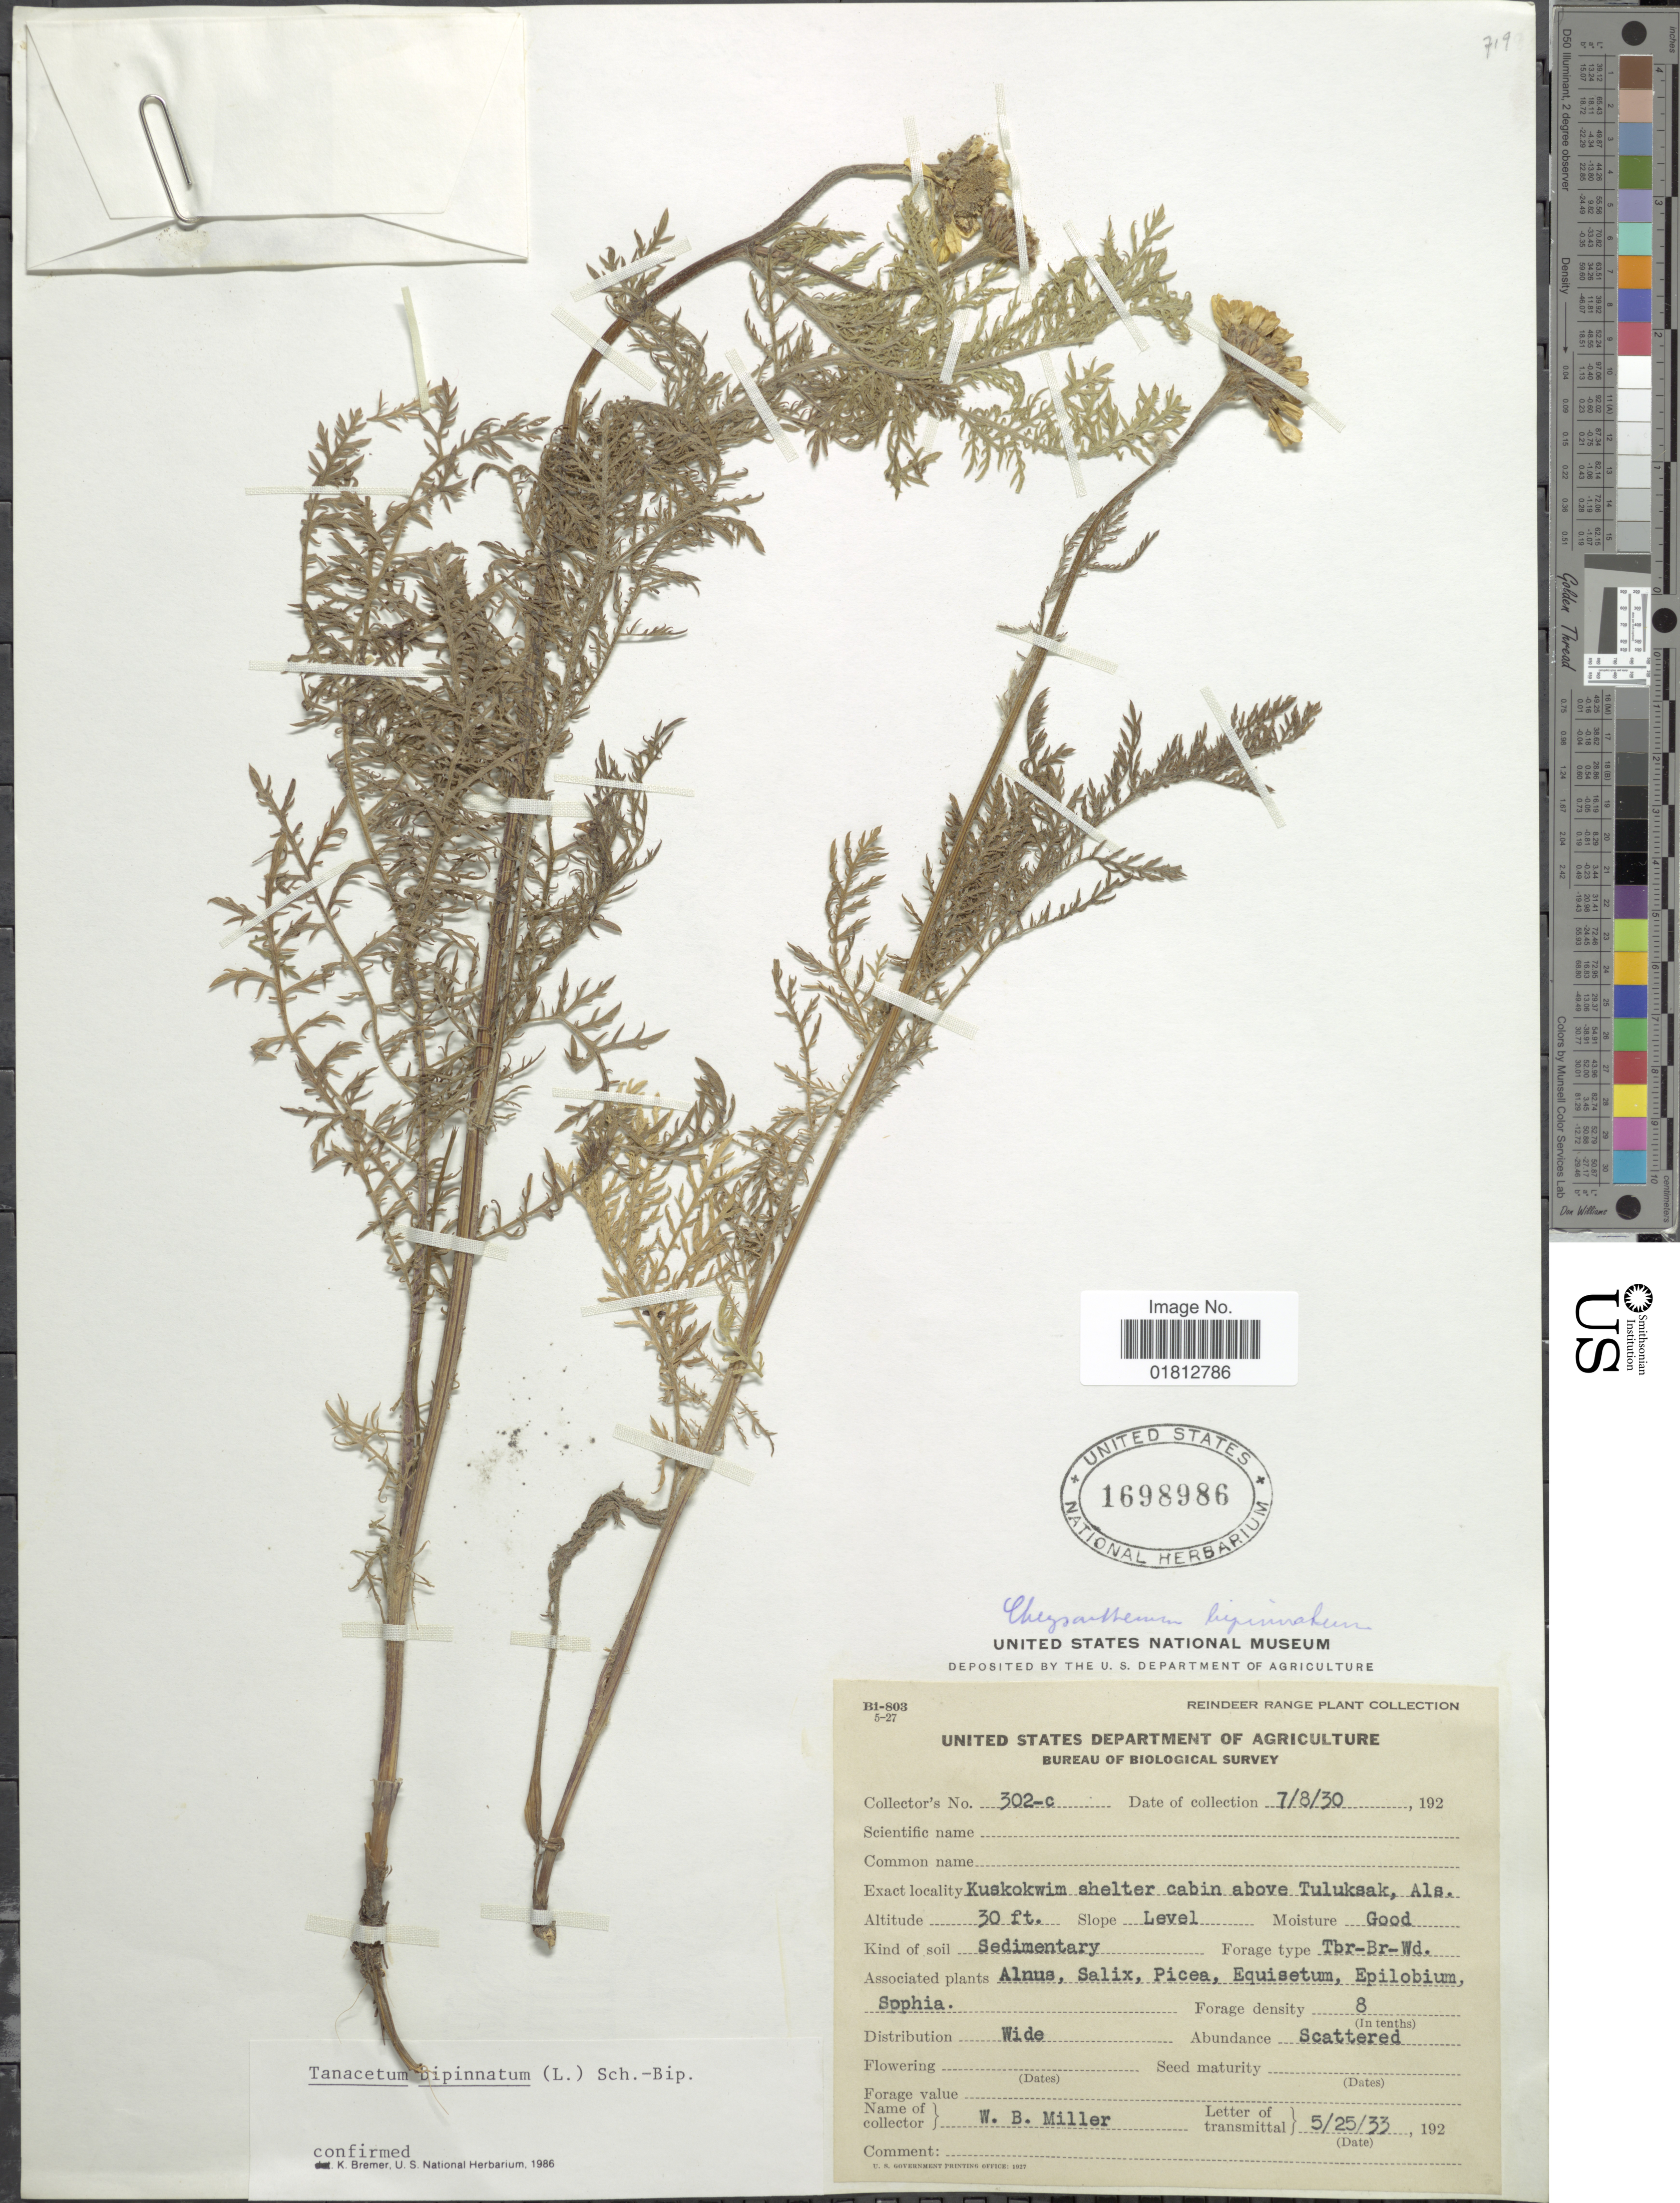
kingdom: Plantae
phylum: Tracheophyta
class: Magnoliopsida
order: Asterales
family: Asteraceae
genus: Tanacetum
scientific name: Tanacetum bipinnatum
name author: (L.) Sch. Bip.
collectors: W. Miller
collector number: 302-c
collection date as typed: Transcribed d/m/y: 8/7/30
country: United States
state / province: Alaska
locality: Kuskokwim shelter cabin above Tuluksak, Als.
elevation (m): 9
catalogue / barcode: US 1698986